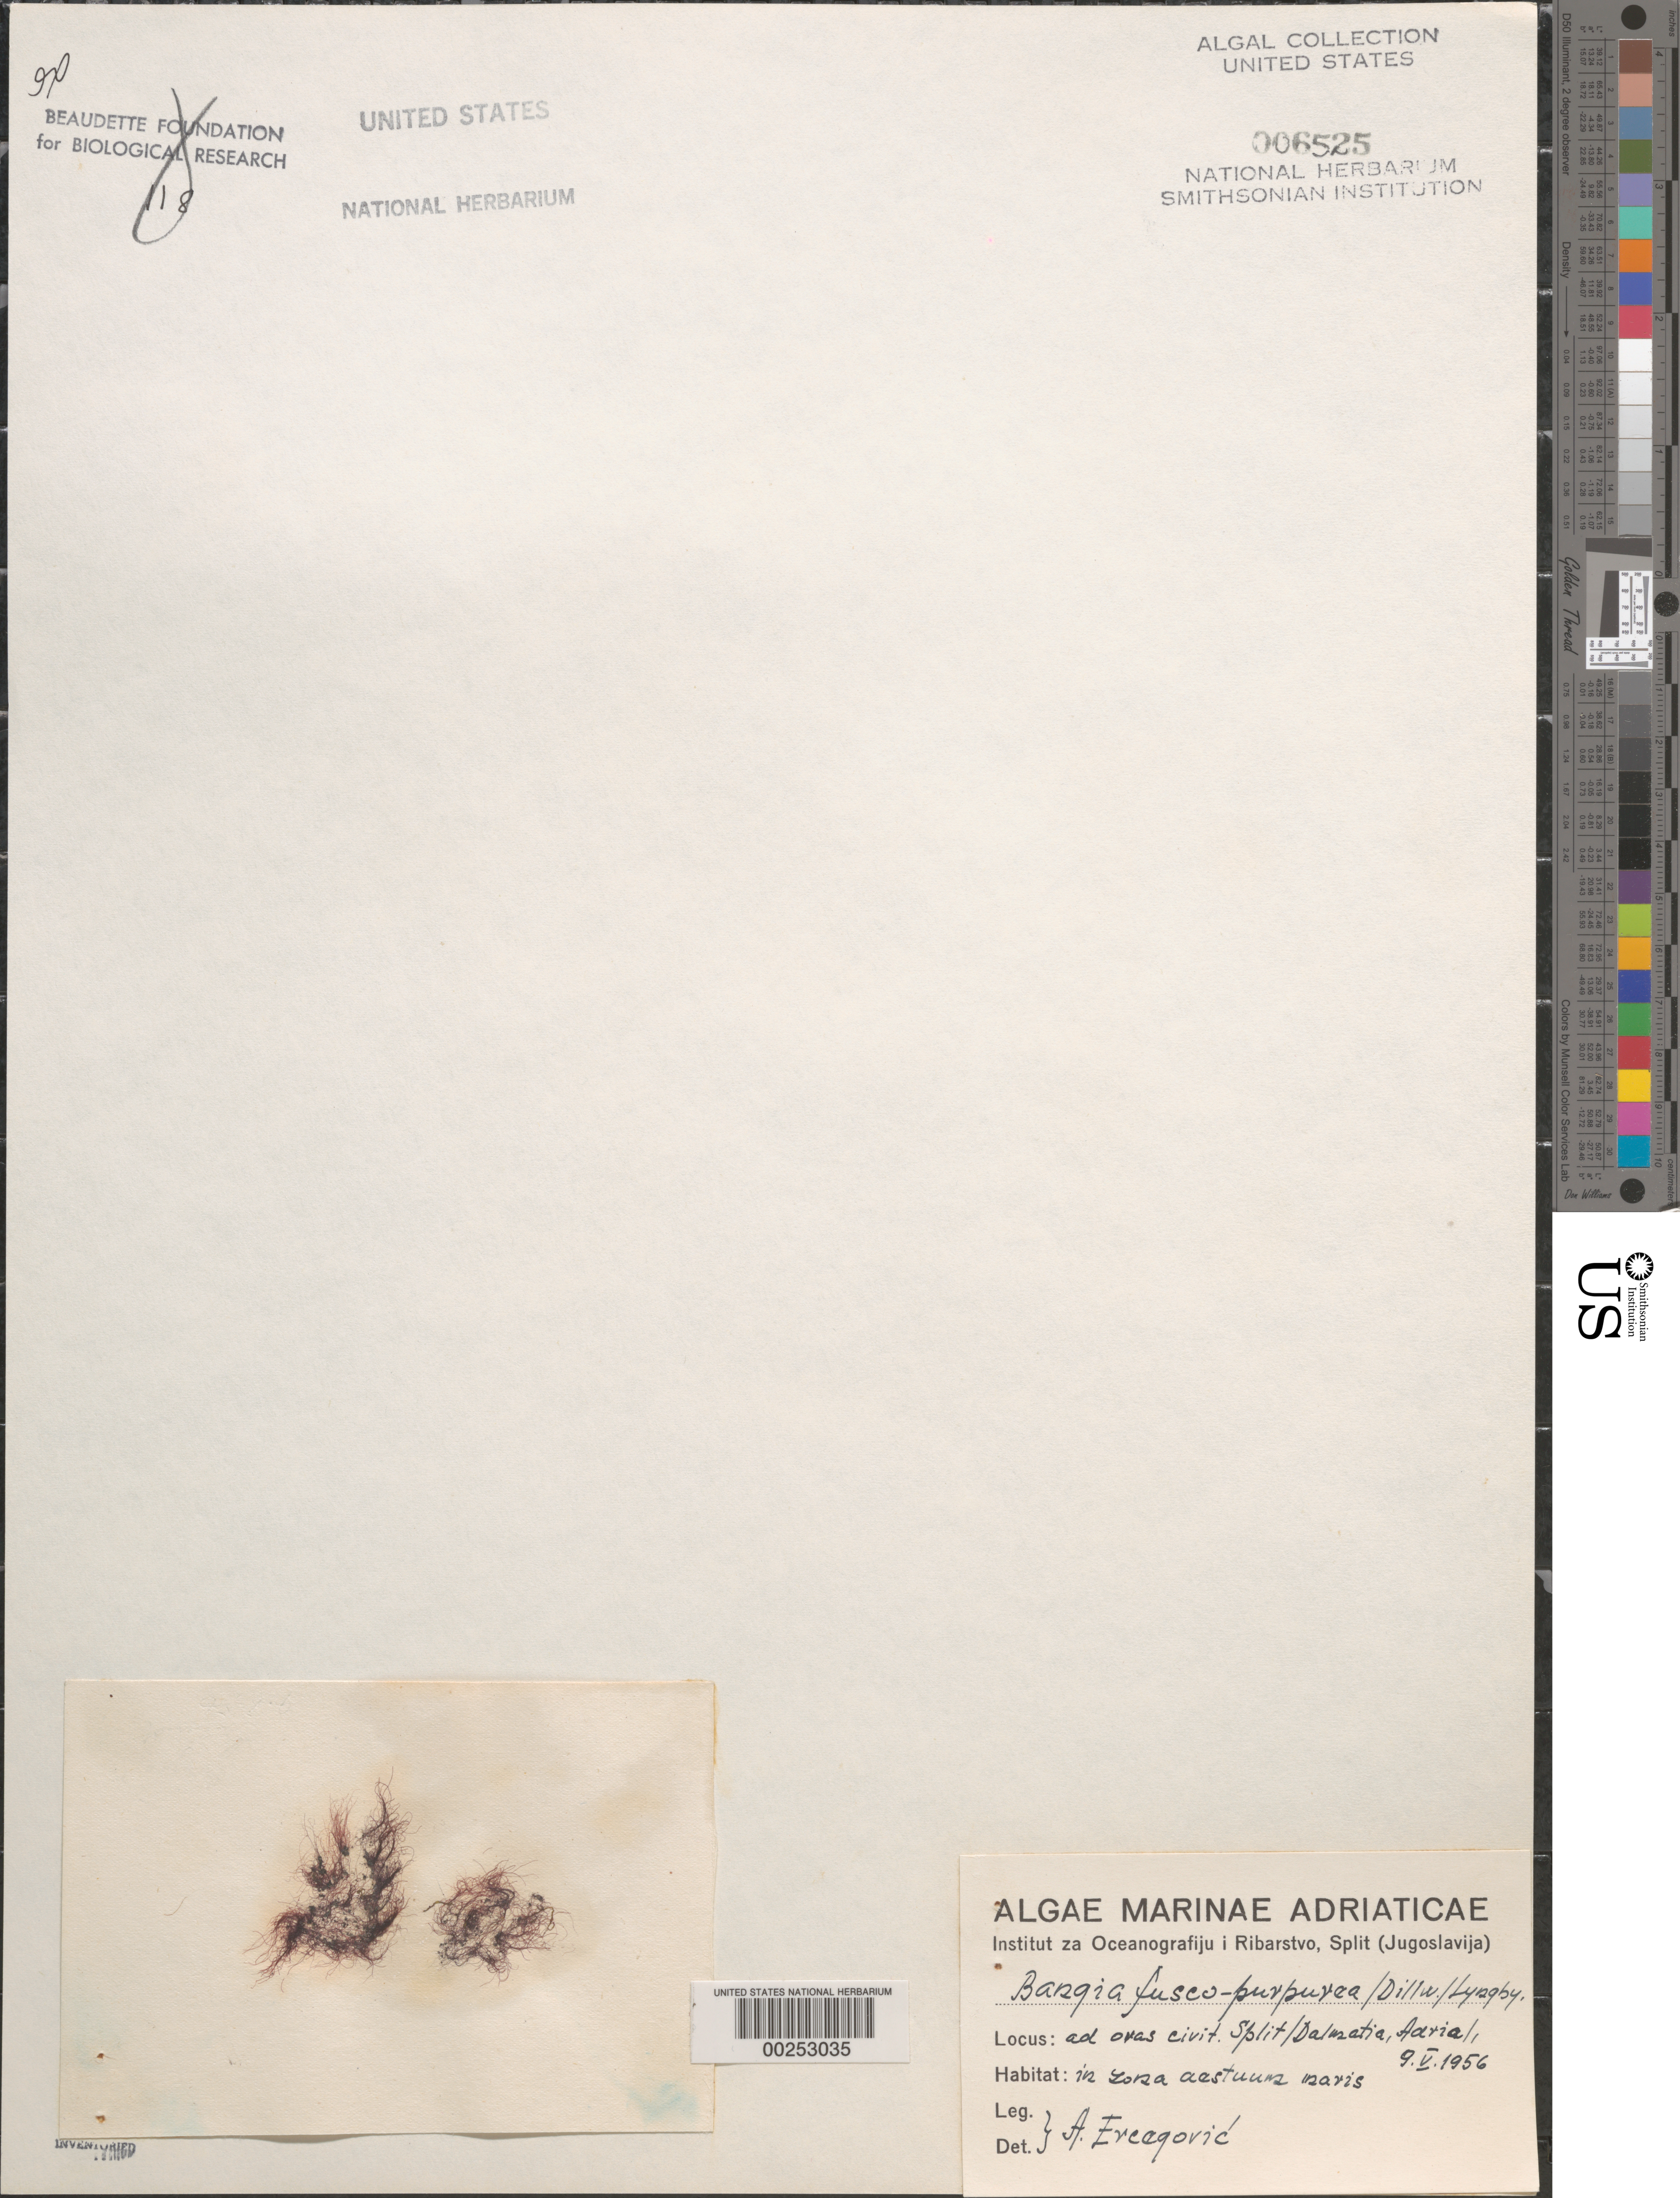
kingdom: Plantae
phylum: Rhodophyta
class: Bangiophyceae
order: Bangiales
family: Bangiaceae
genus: Bangia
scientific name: Bangia fuscopurpurea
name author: (Dillwyn) Lyngb.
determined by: Ercegovic, A.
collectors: A. Ercegovic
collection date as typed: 09 May 1956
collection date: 1956-05-09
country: Croatia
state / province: Split-Dalmatia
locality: Split, Adriatic Sea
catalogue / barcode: US 6525